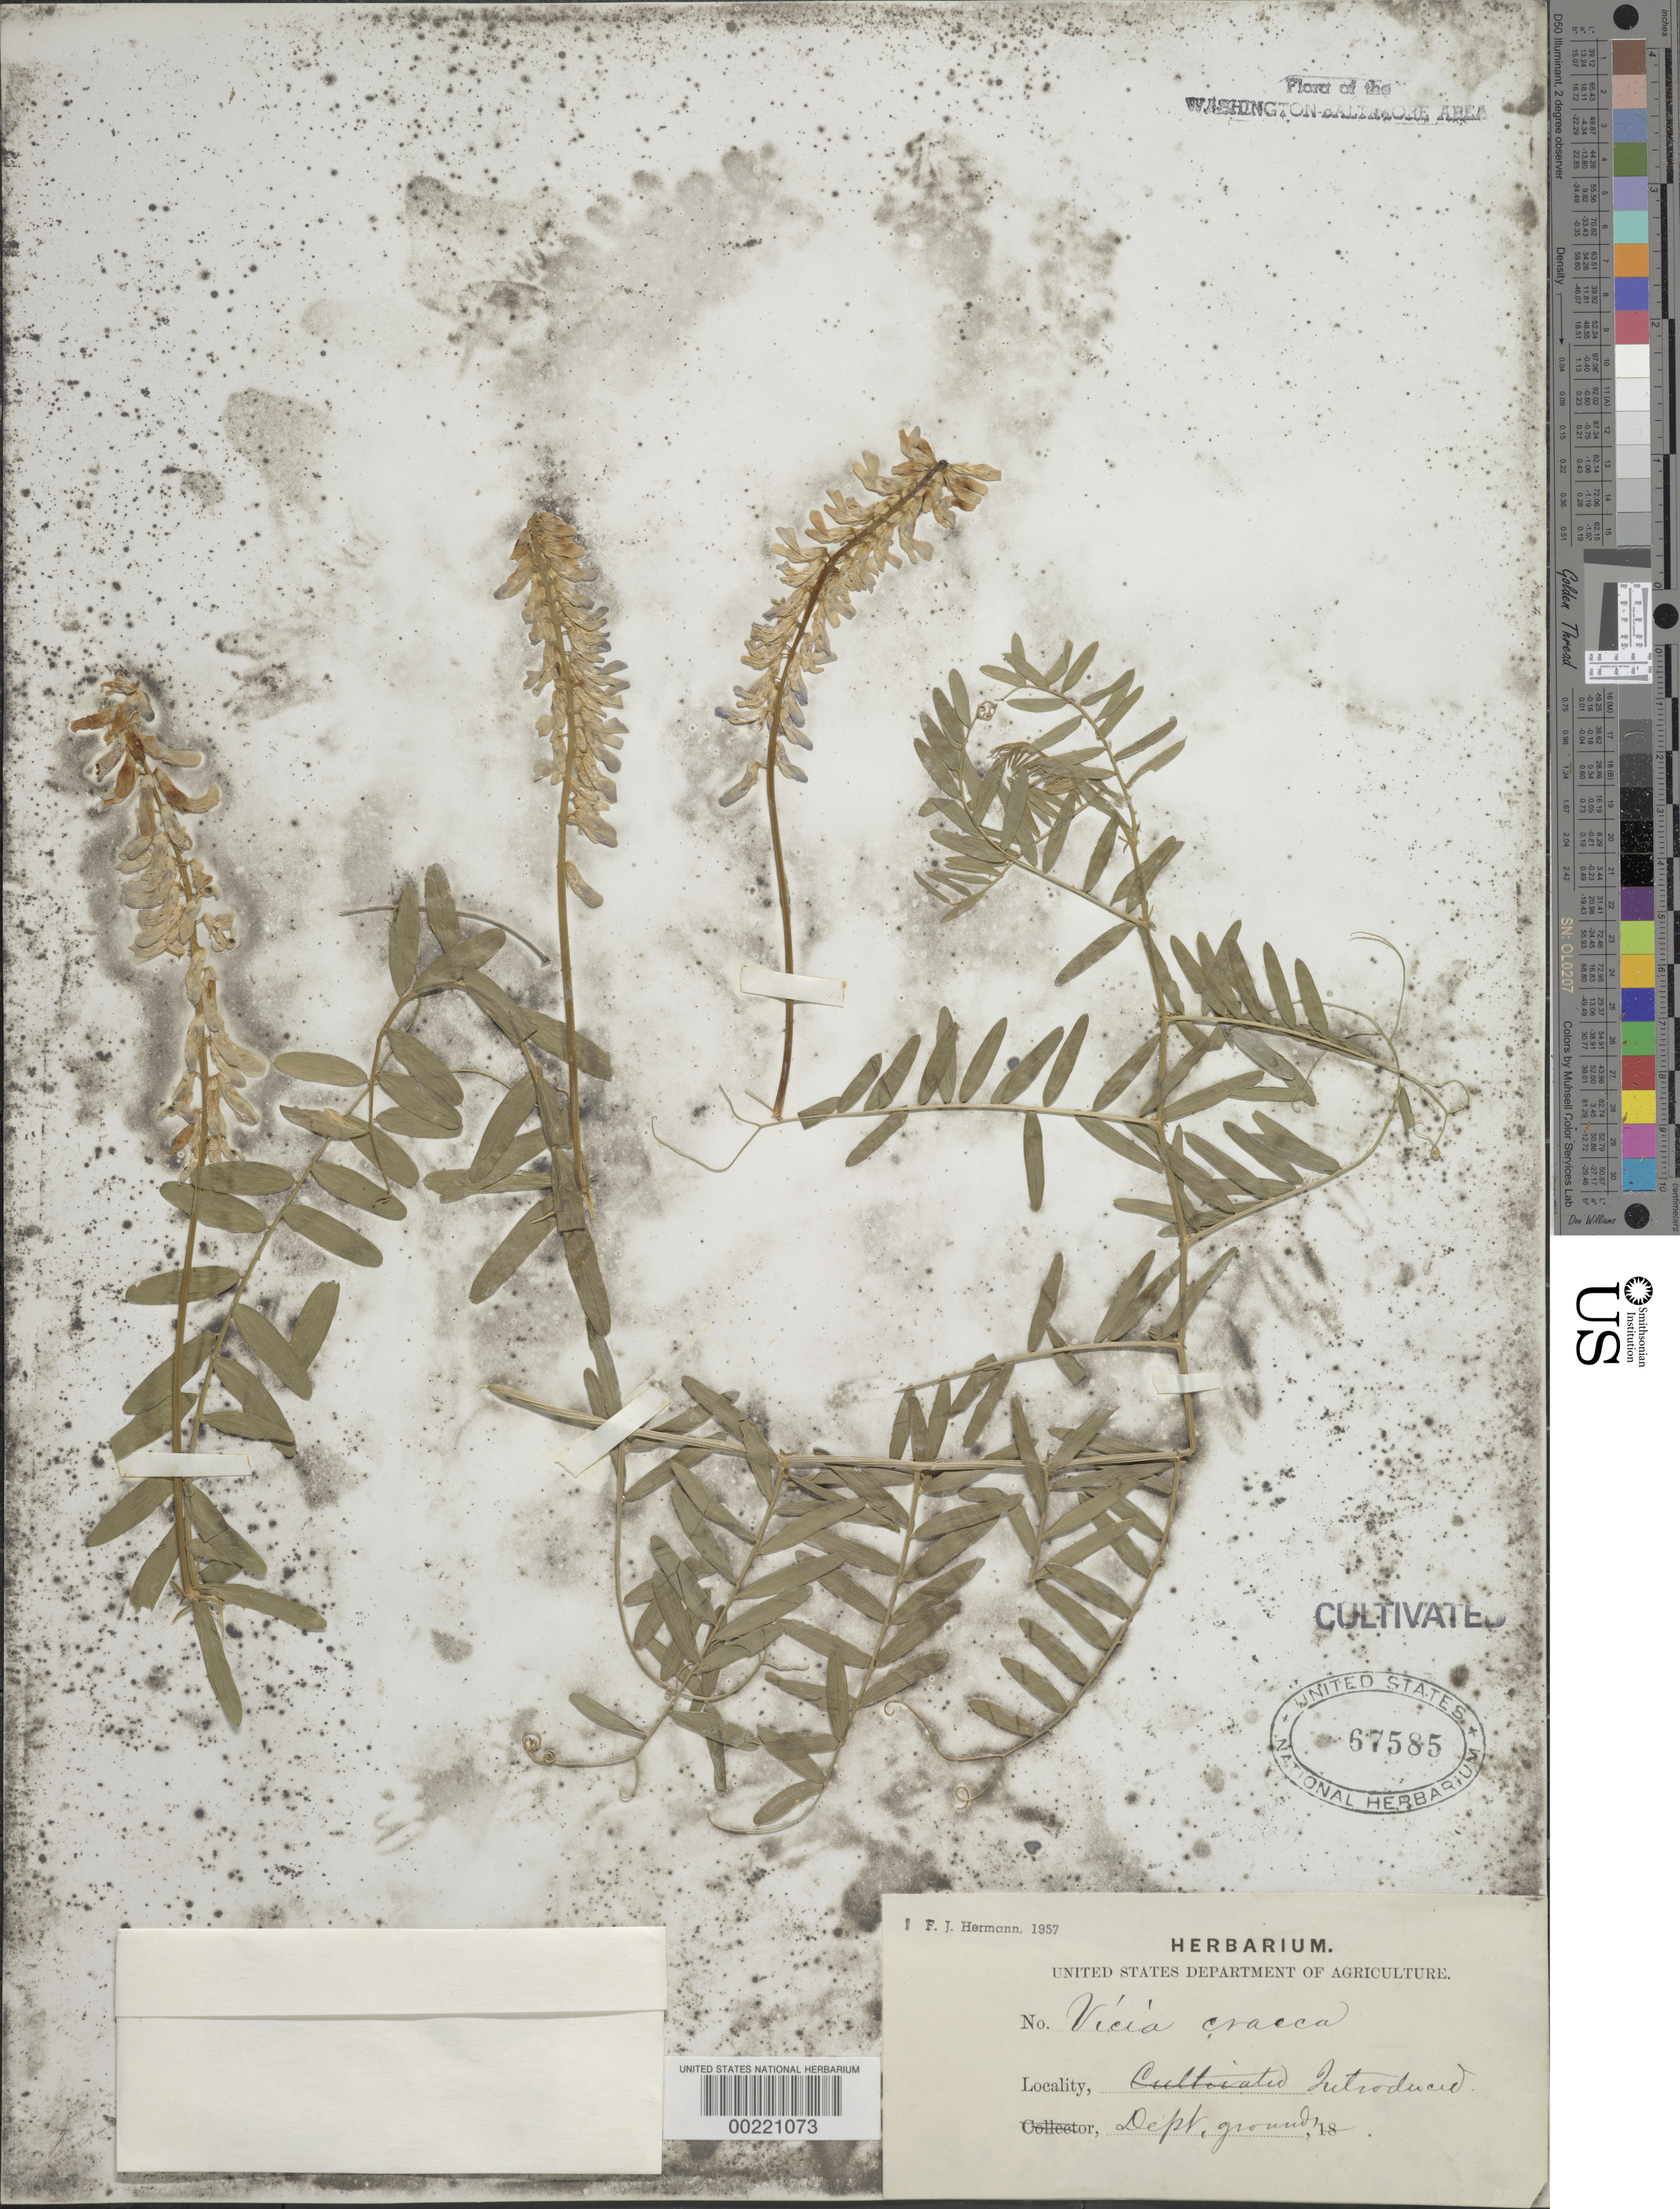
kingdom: Plantae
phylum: Tracheophyta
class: Magnoliopsida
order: Fabales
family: Fabaceae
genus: Vicia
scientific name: Vicia cracca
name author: L.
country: United States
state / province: District of Columbia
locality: Department of Agriculture grounds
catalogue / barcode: US 67585